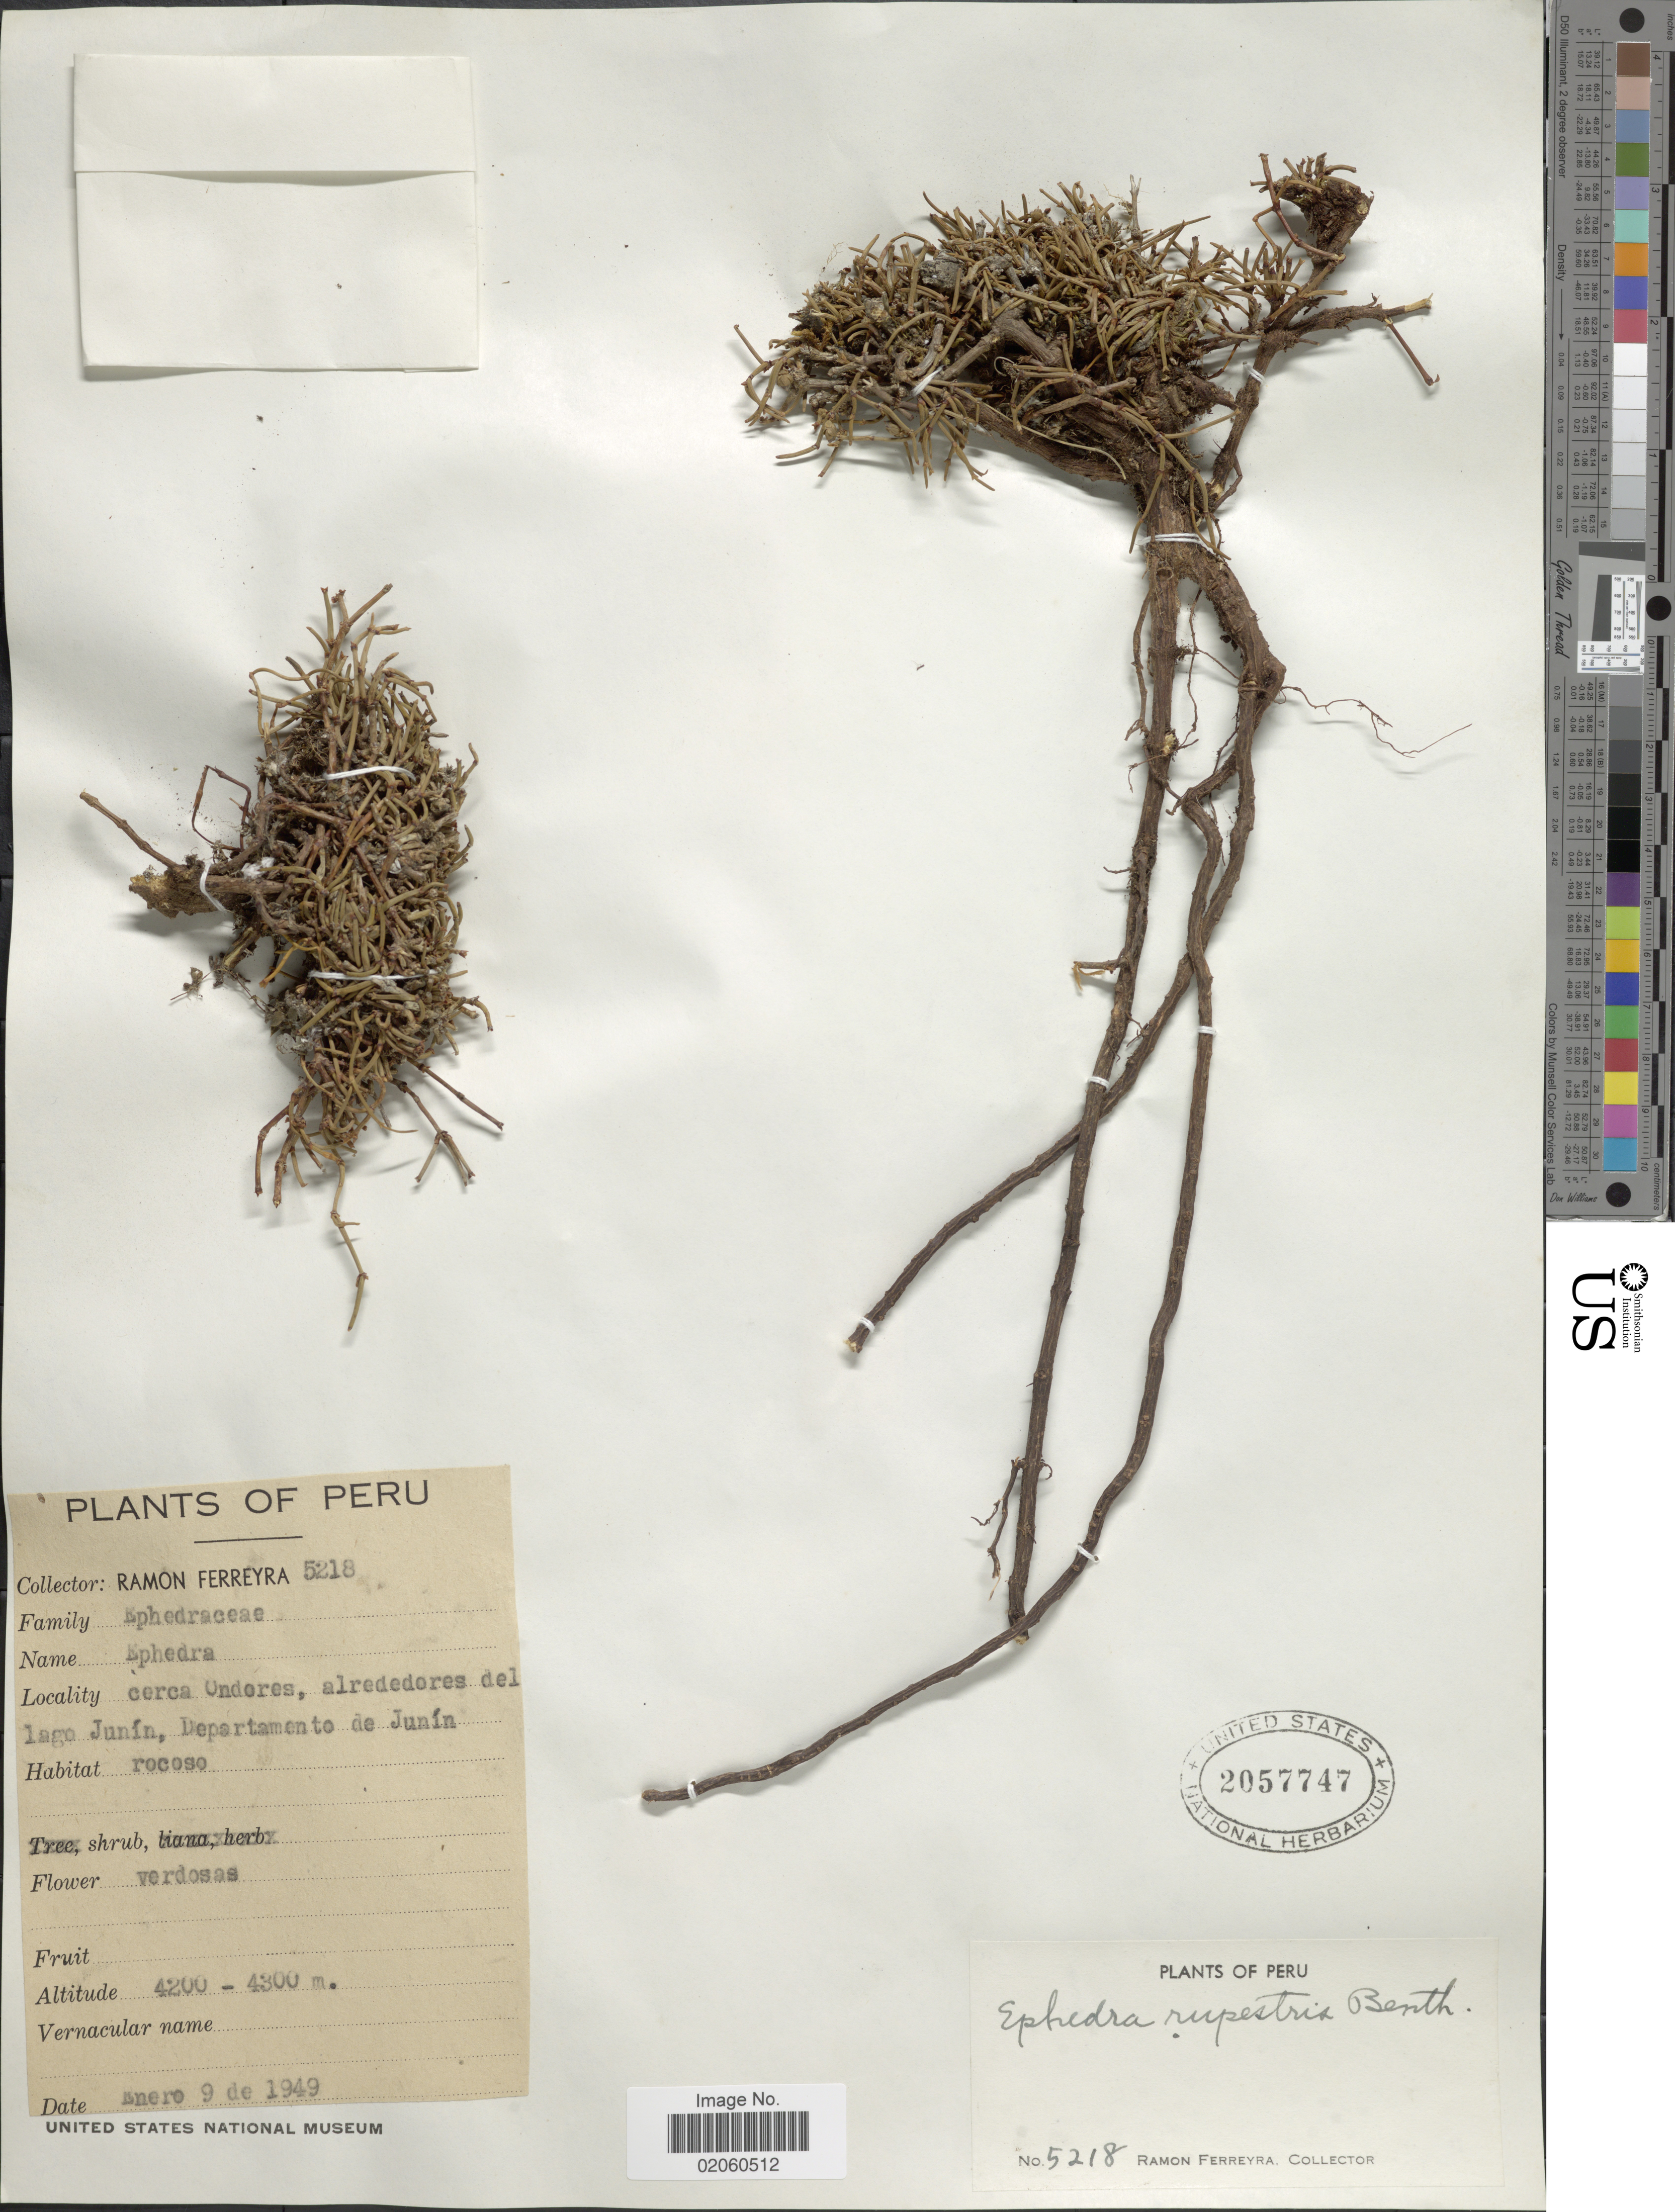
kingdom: Plantae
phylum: Tracheophyta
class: Gnetopsida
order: Ephedrales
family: Ephedraceae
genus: Ephedra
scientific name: Ephedra rupestris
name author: Benth.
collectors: R. A. Ferreyra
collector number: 5218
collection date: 1949-01-09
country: Peru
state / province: Junín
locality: Cerca Ondores, alrededores del lago Junín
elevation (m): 4200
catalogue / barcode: US 2057747